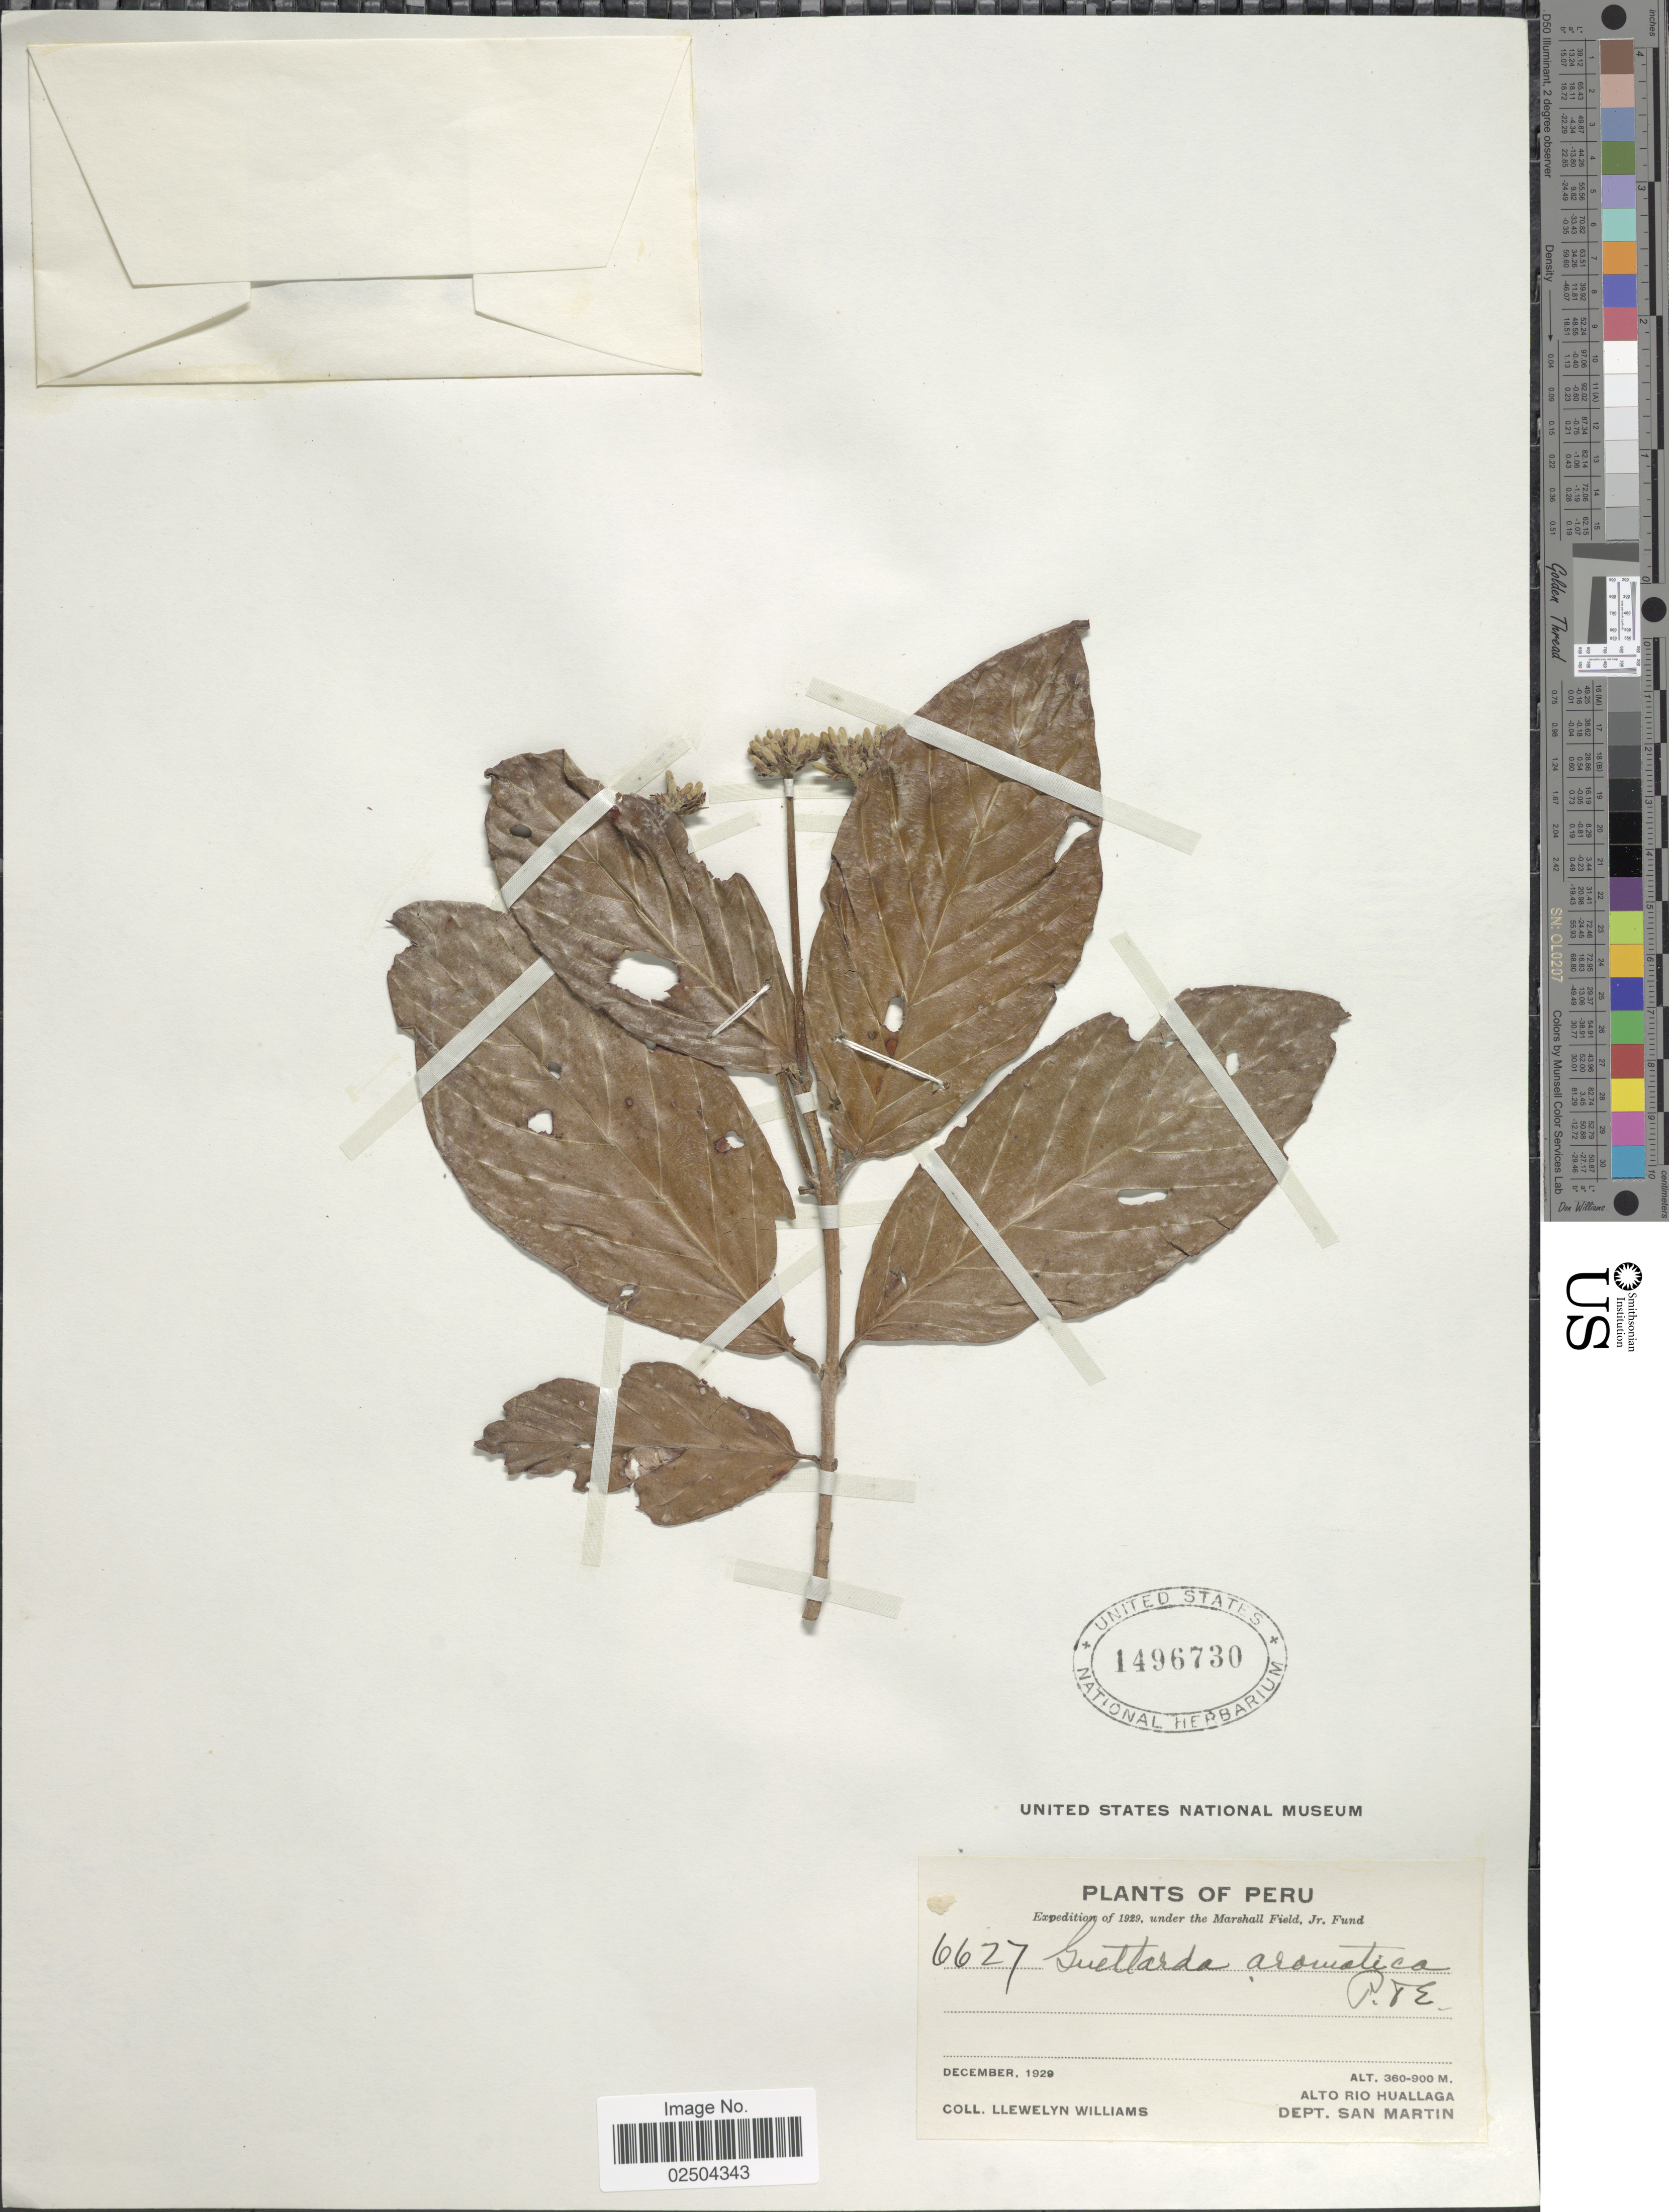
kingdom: Plantae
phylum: Tracheophyta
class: Magnoliopsida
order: Gentianales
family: Rubiaceae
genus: Guettarda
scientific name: Guettarda aromatica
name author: Poepp. & Endl.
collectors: Ll. Williams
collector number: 6627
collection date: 1929-12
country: Peru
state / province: San Martín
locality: Alto Rio Huallaga, Dept. San Martin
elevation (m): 360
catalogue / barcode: US 1496730